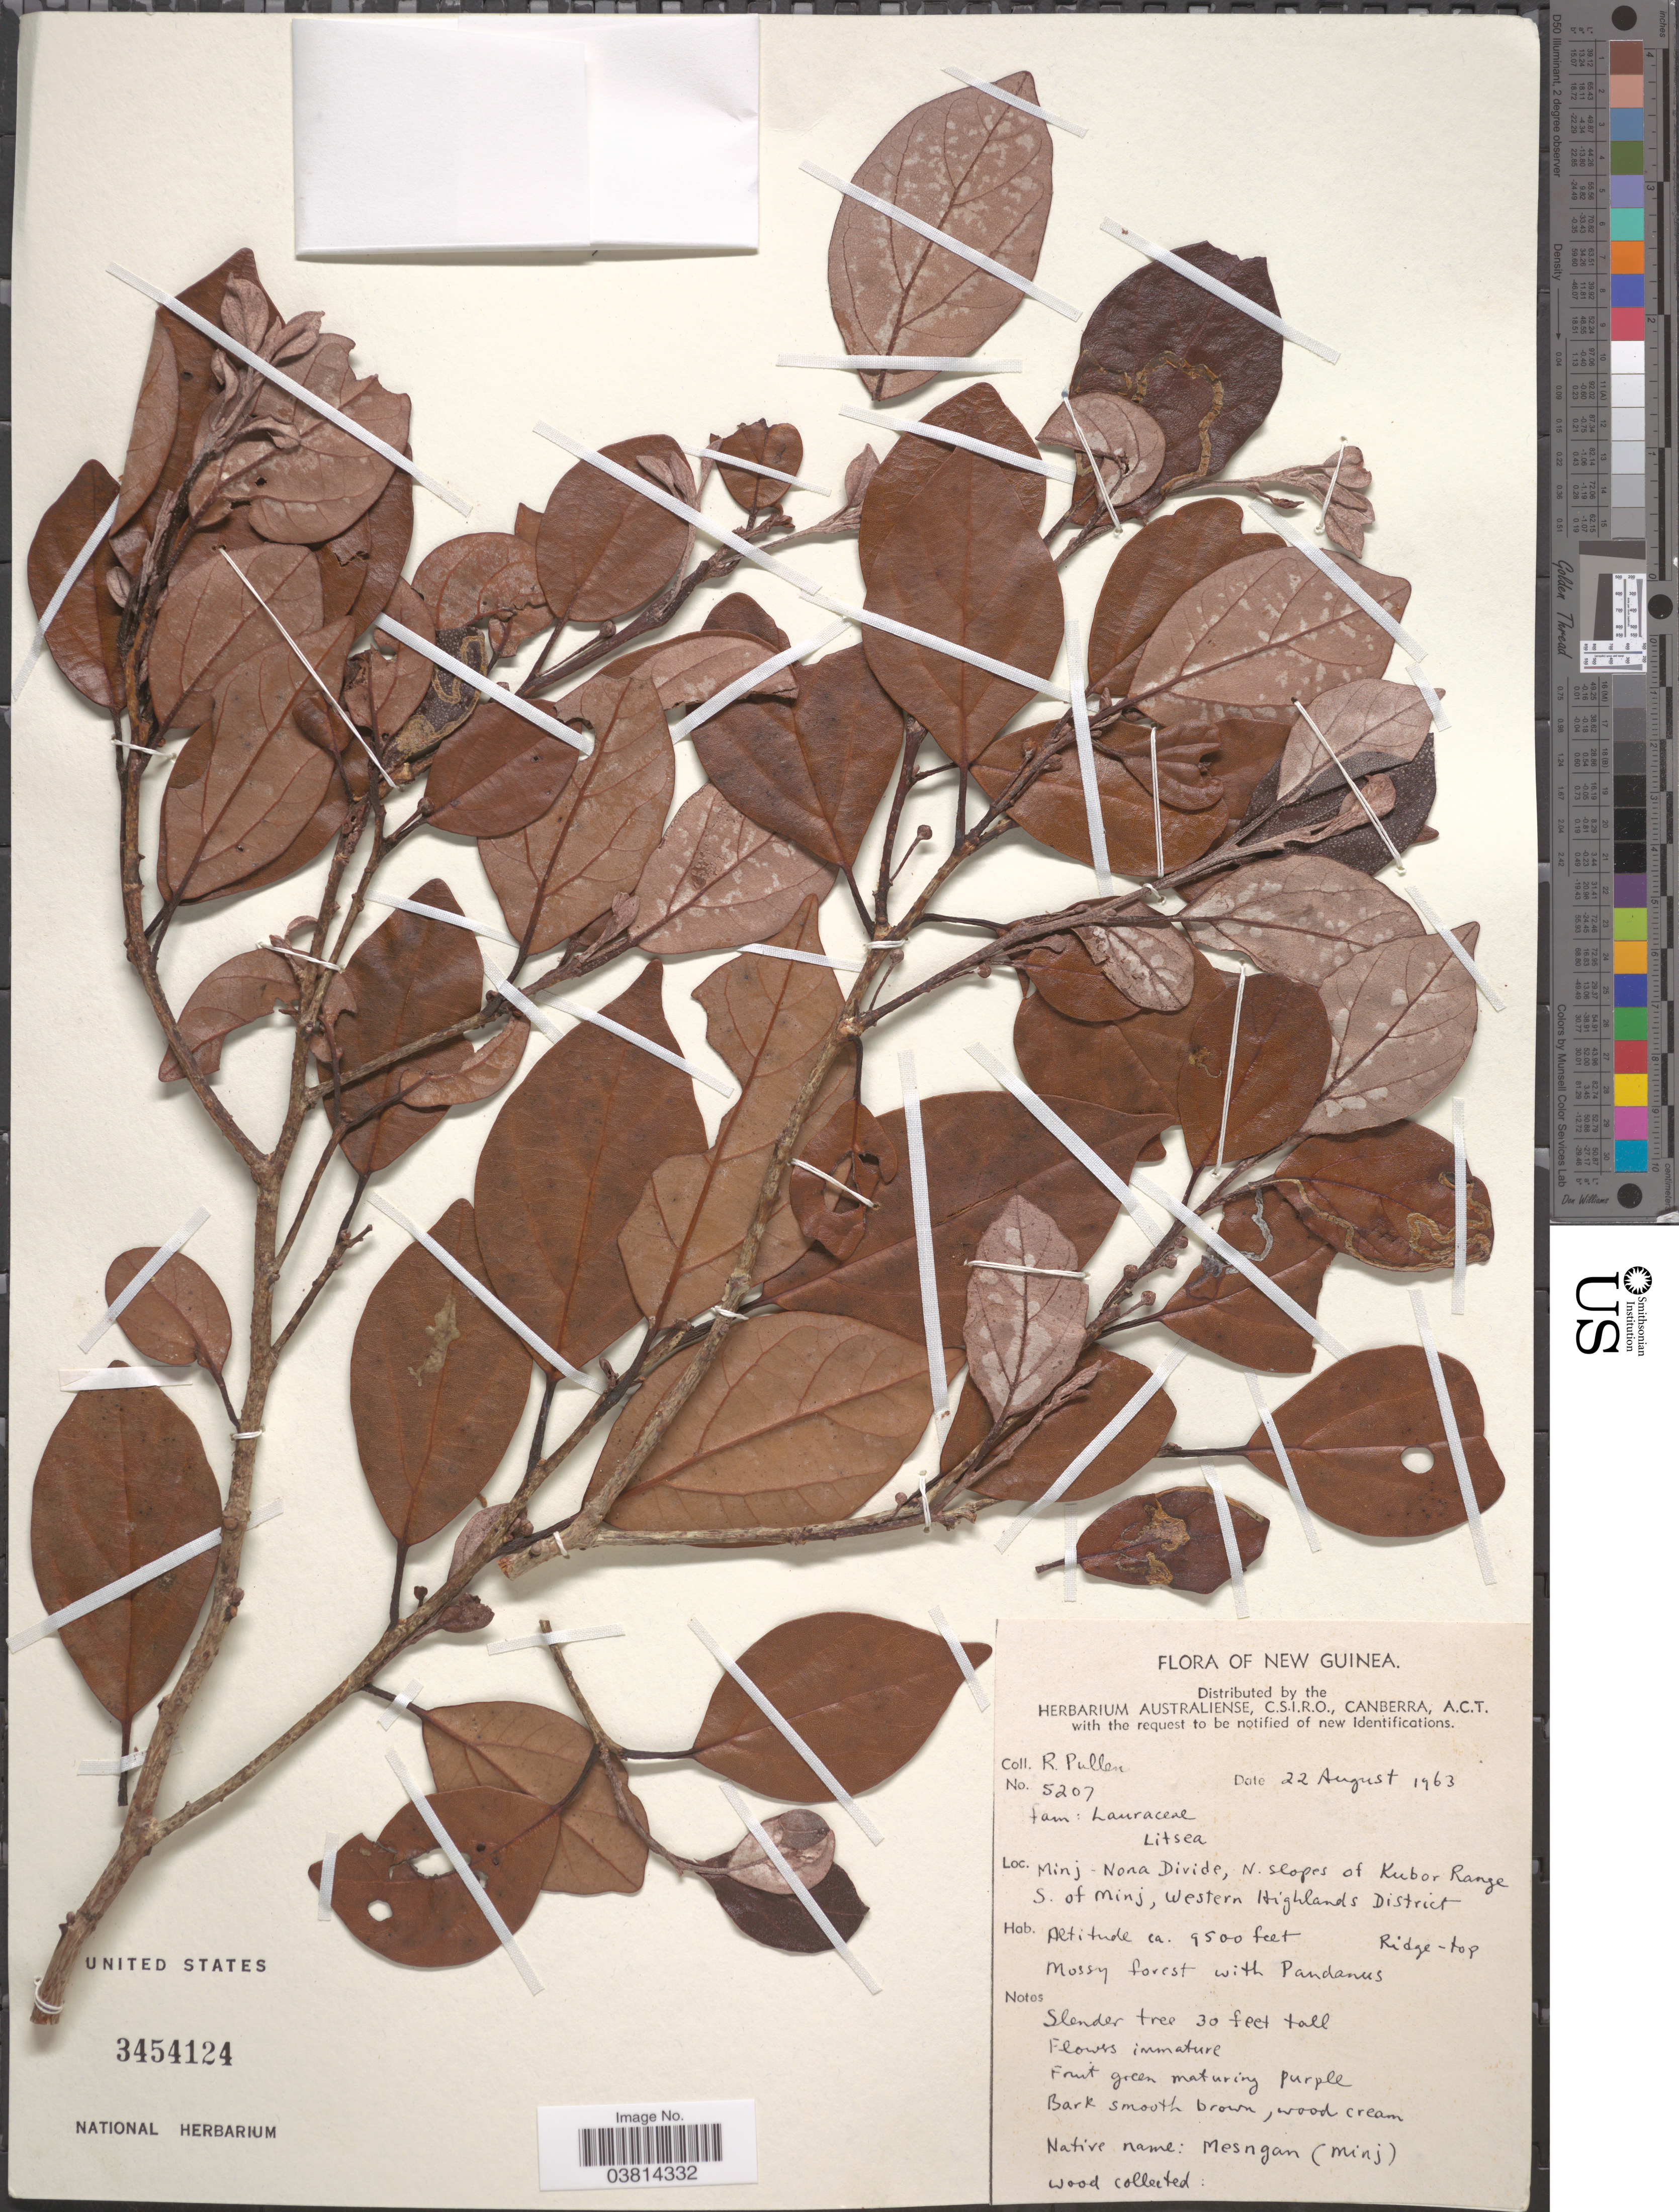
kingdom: Plantae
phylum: Tracheophyta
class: Magnoliopsida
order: Laurales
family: Lauraceae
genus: Litsea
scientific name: Litsea sp.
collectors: R. Pullen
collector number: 5207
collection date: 1963-08-22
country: Papua New Guinea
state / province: Western Highlands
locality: New Guinea. Minj-Nona Divide, N. Slopes of Kubor Range S. of Minj, Western Highlands District.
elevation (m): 2896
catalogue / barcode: US 3454124